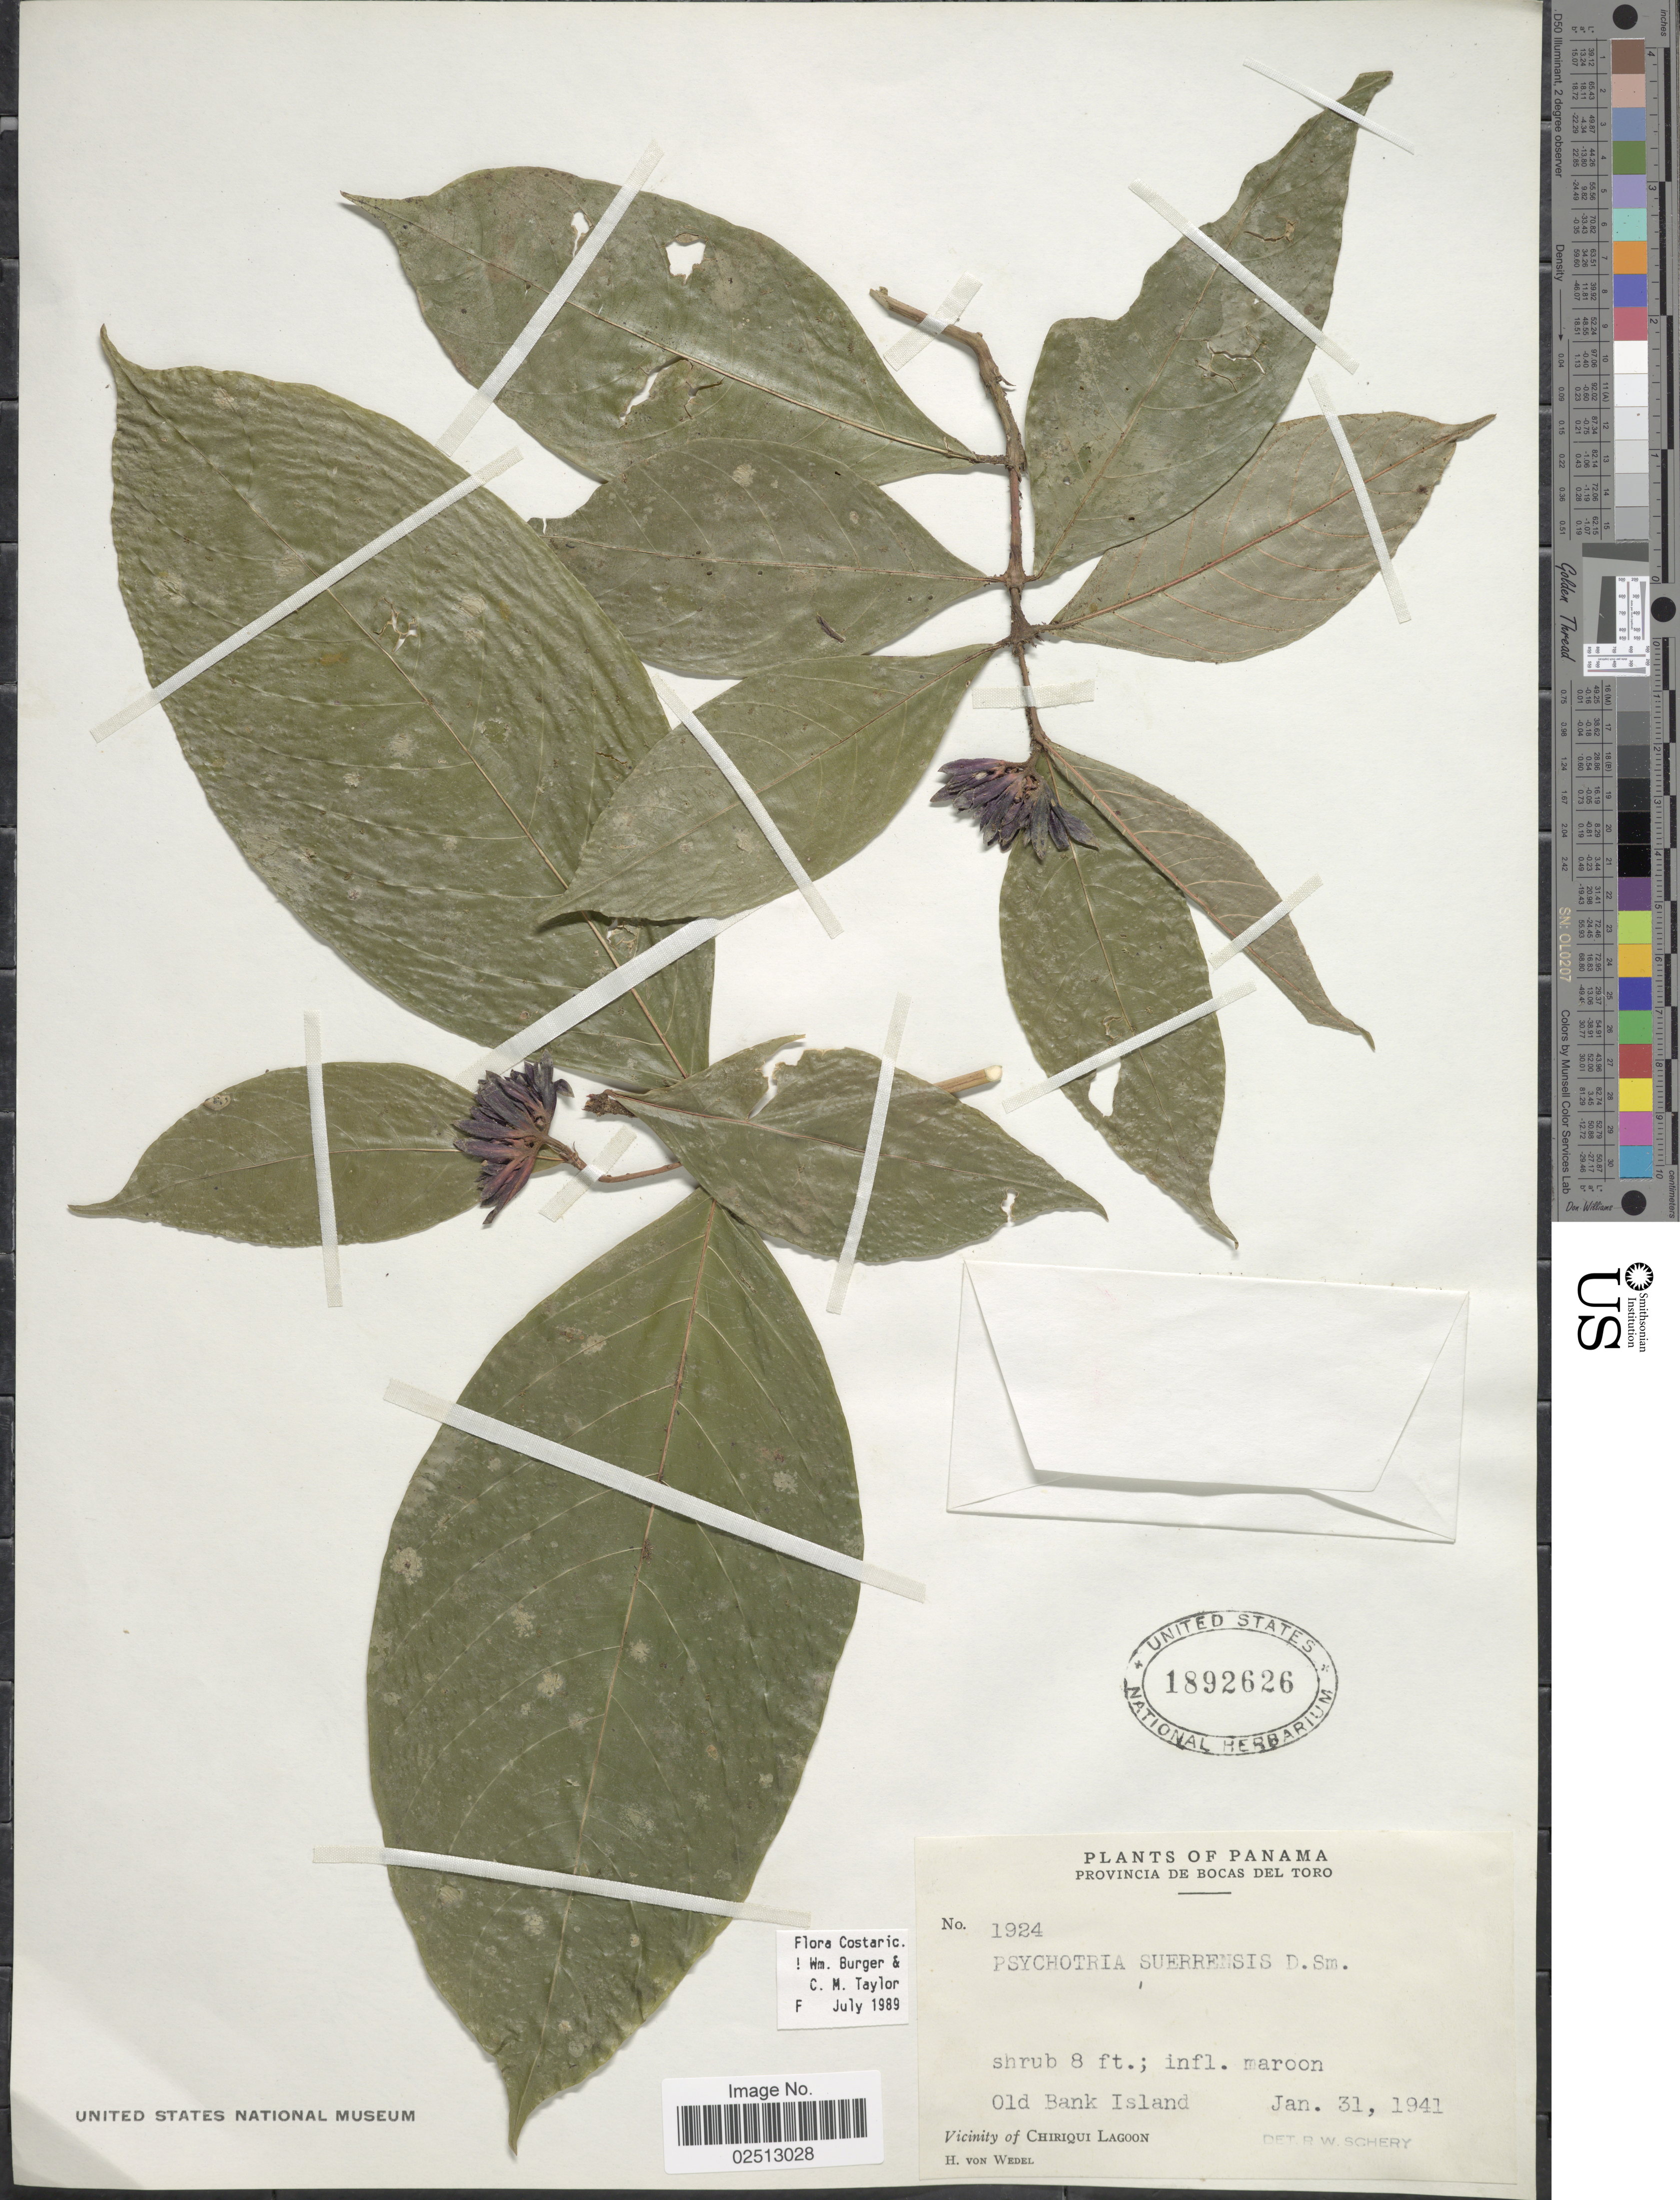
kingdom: Plantae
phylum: Tracheophyta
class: Magnoliopsida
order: Gentianales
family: Rubiaceae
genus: Psychotria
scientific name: Psychotria suerrensis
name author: Donn. Sm.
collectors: H. von Wedel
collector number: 1924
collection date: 1941-01-31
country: Panama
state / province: Bocas del Toro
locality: Provincia de Bocal del Toro. Old Bank Island. Vicinity of Chiriqui Lagoon.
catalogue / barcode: US 1892626